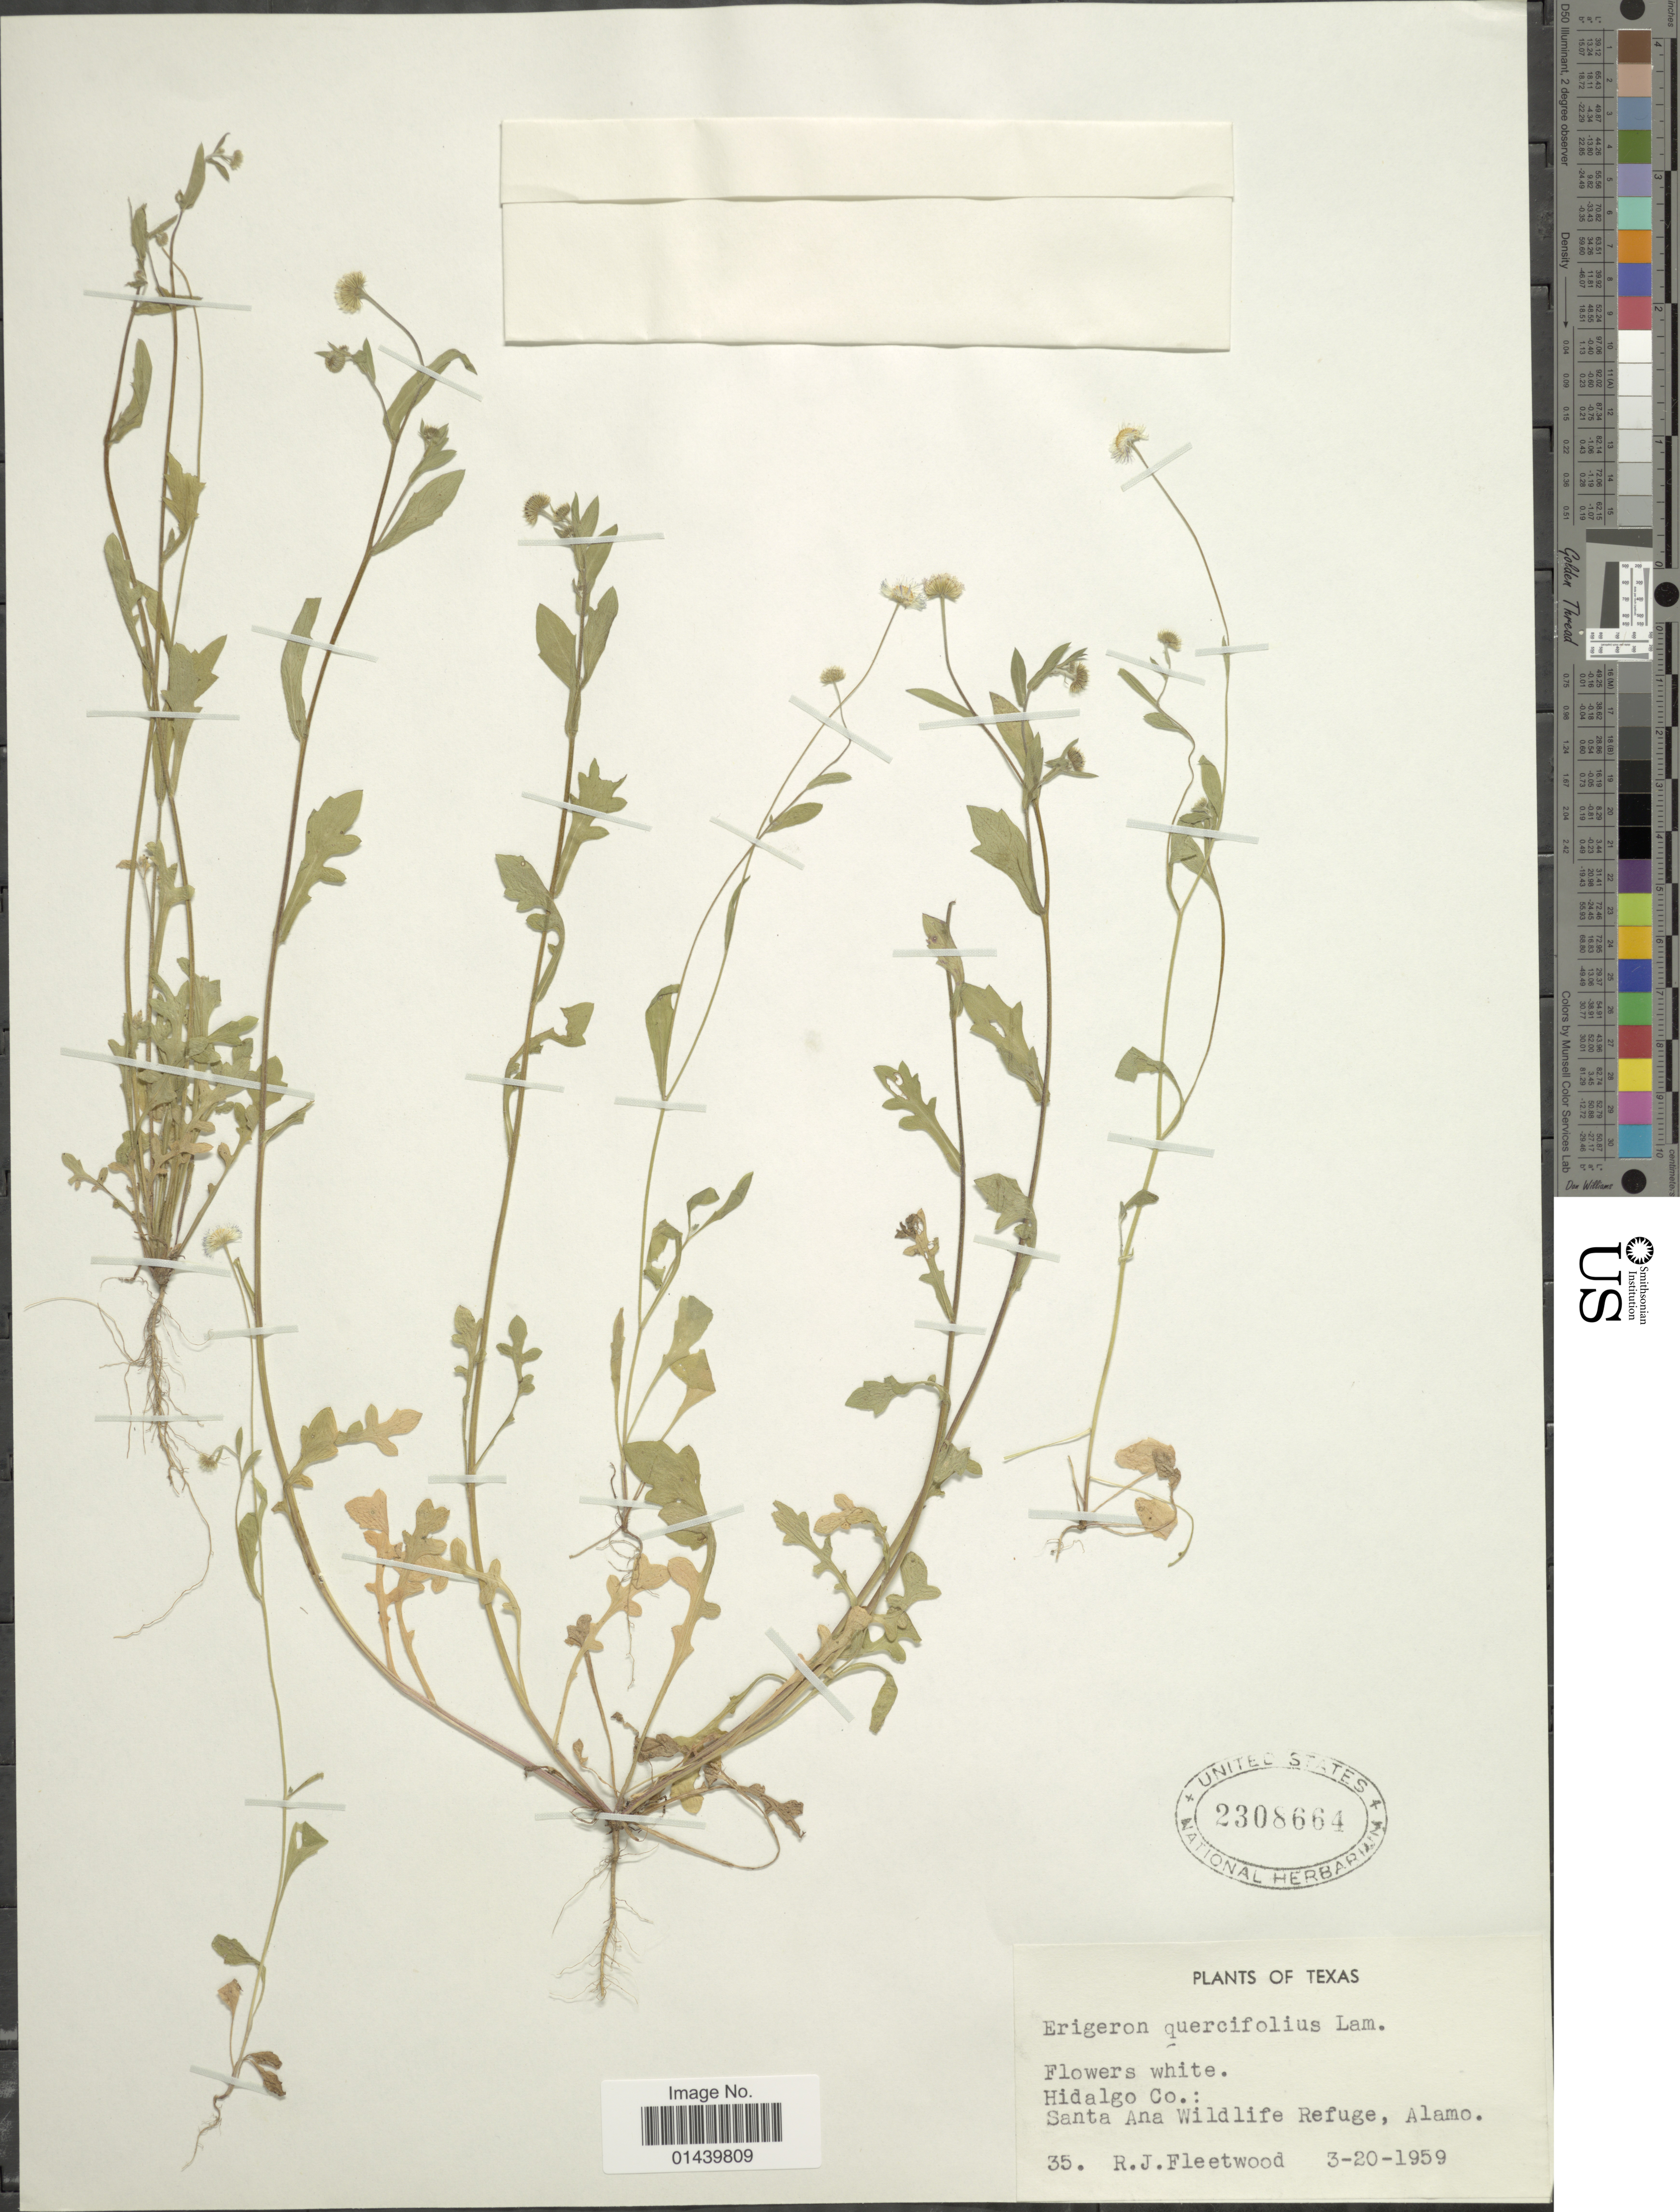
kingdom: Plantae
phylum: Tracheophyta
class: Magnoliopsida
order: Asterales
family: Asteraceae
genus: Erigeron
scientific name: Erigeron quercifolius Lam.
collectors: R. J. Fleetwood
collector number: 35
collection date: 1959-03-20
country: United States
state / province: Texas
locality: Hidalgo Co.: Santa Ana Wildlife Refuge, Alamo.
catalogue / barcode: US 2308664